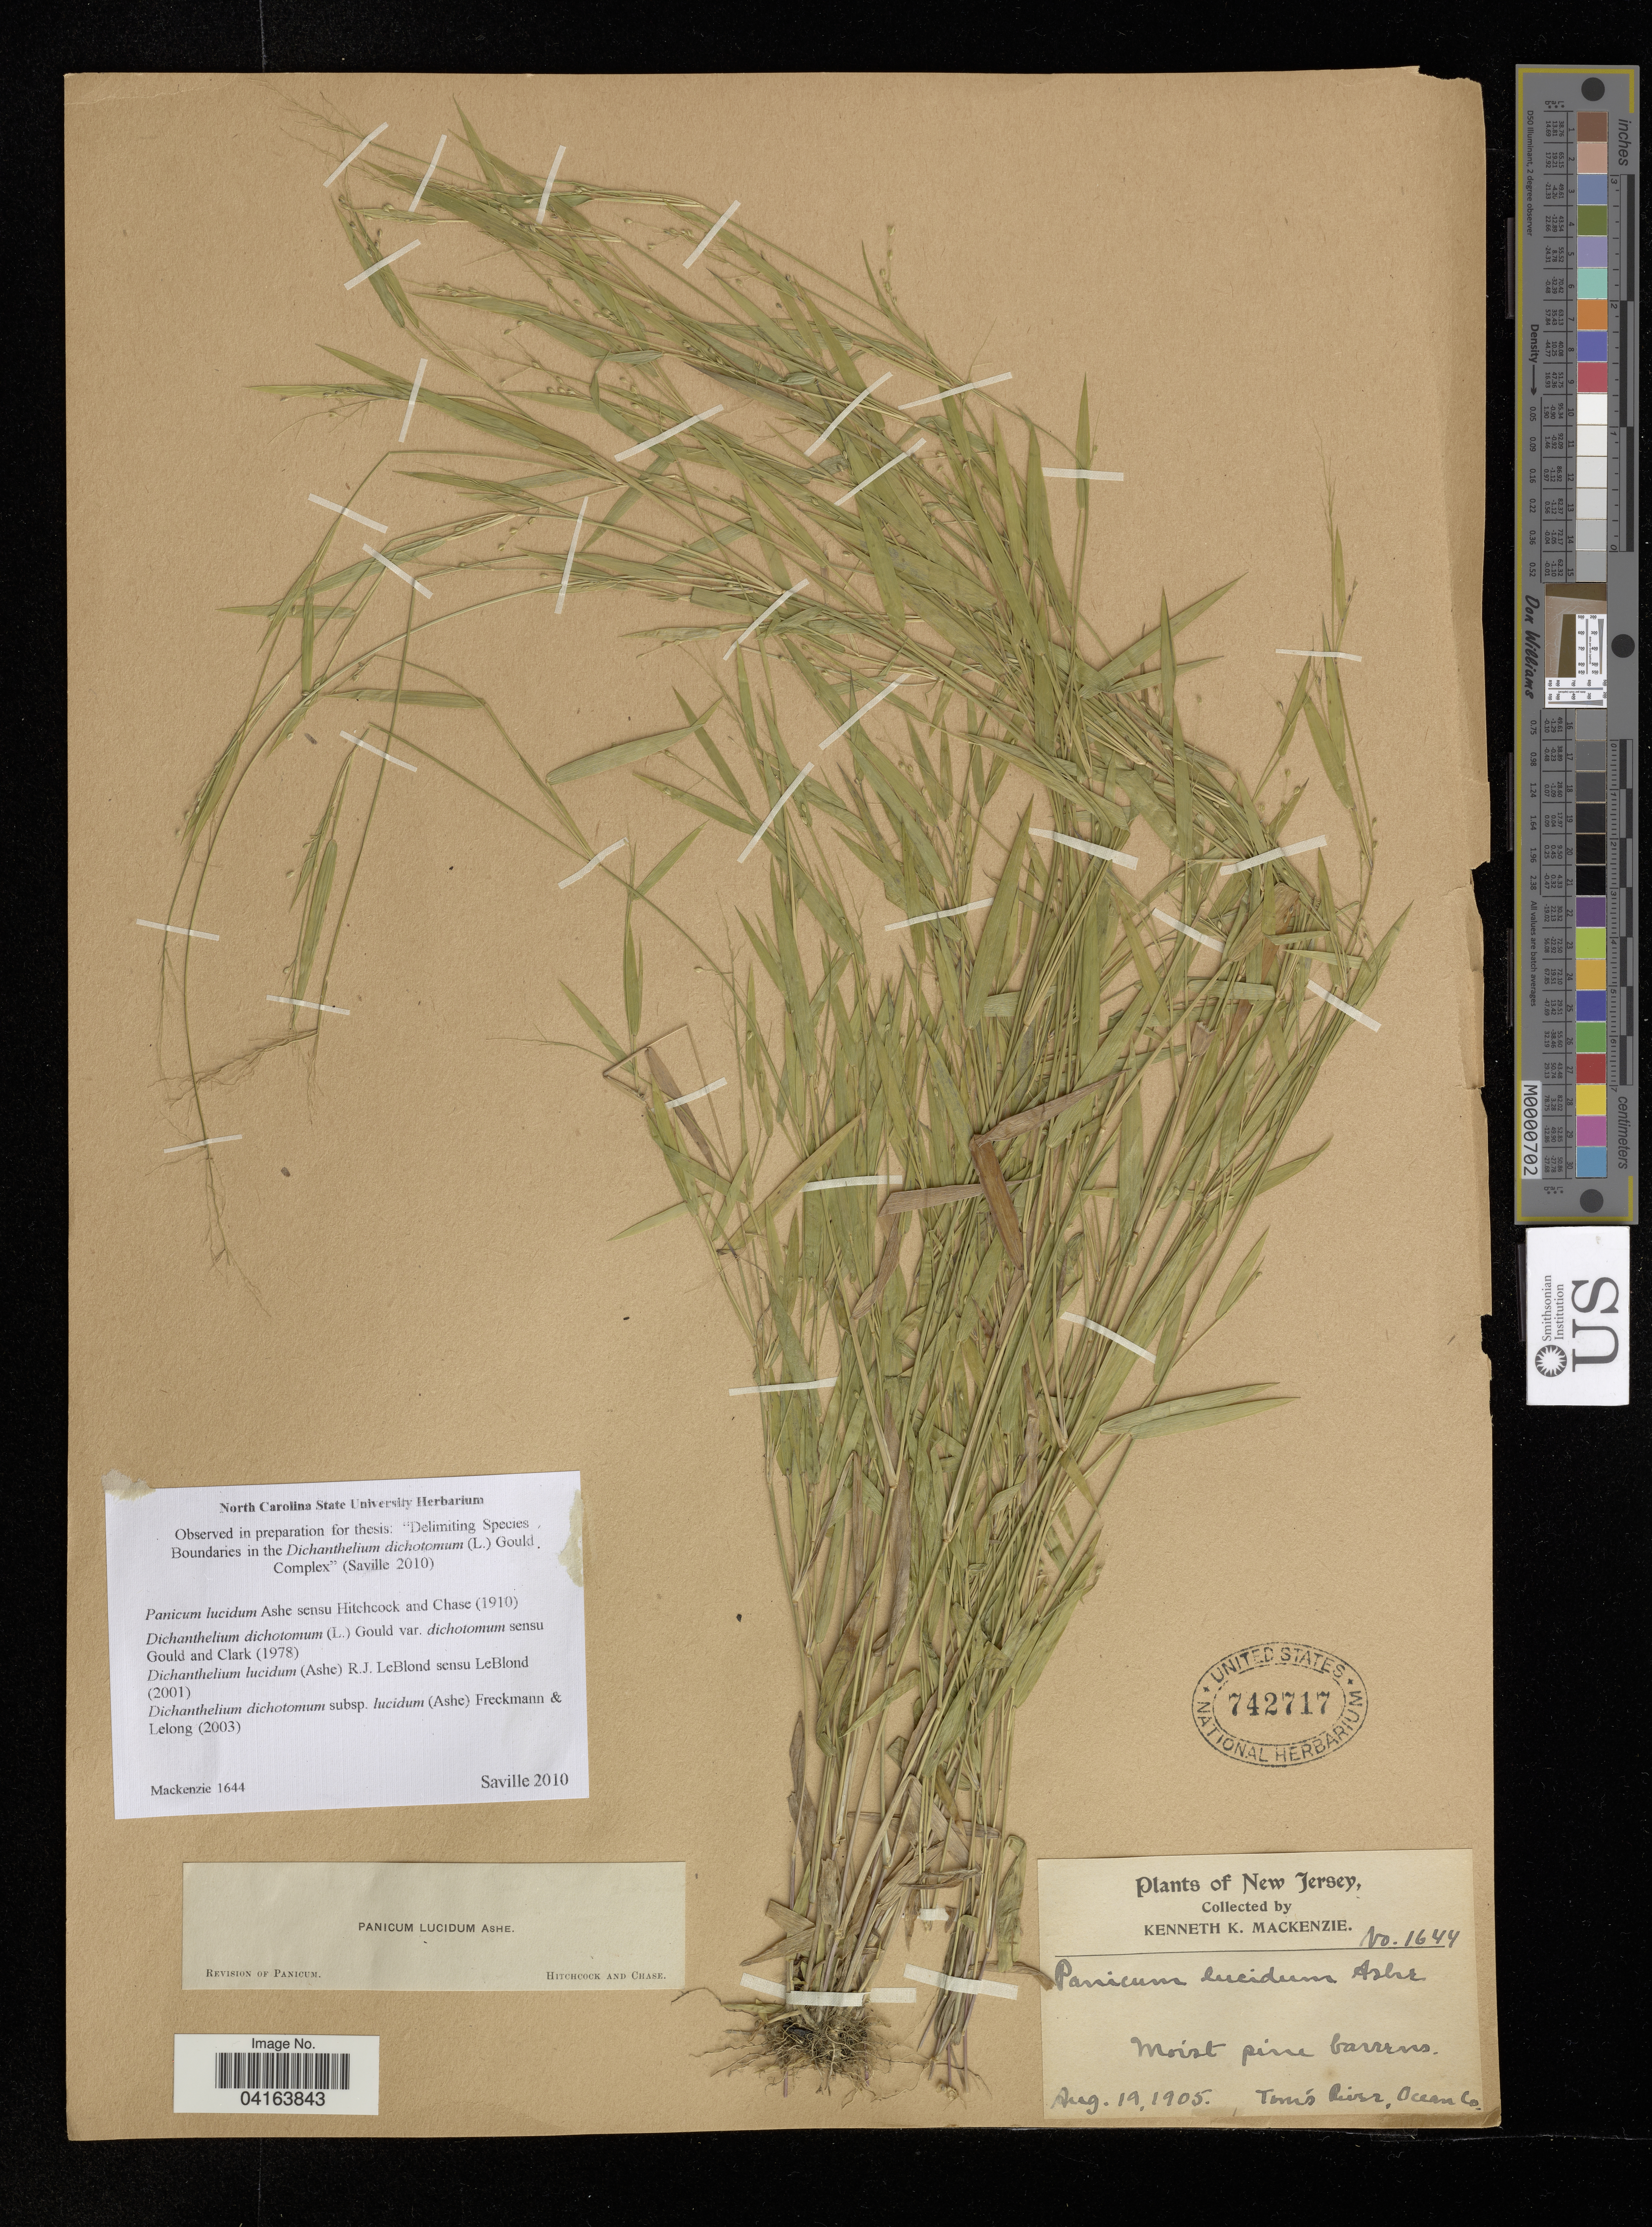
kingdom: Plantae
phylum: Tracheophyta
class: Liliopsida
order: Poales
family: Poaceae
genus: Dichanthelium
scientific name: Dichanthelium dichotomum subsp. lucidum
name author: (Ashe) Freckmann & Lelong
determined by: Saville, A. C., (NCSC), North Carolina State University (UNITED STATES)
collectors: K. K. Mackenzie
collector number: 1644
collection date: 1905-08-19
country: United States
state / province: New Jersey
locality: Tom's River, Ocean Co.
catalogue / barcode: US 742717